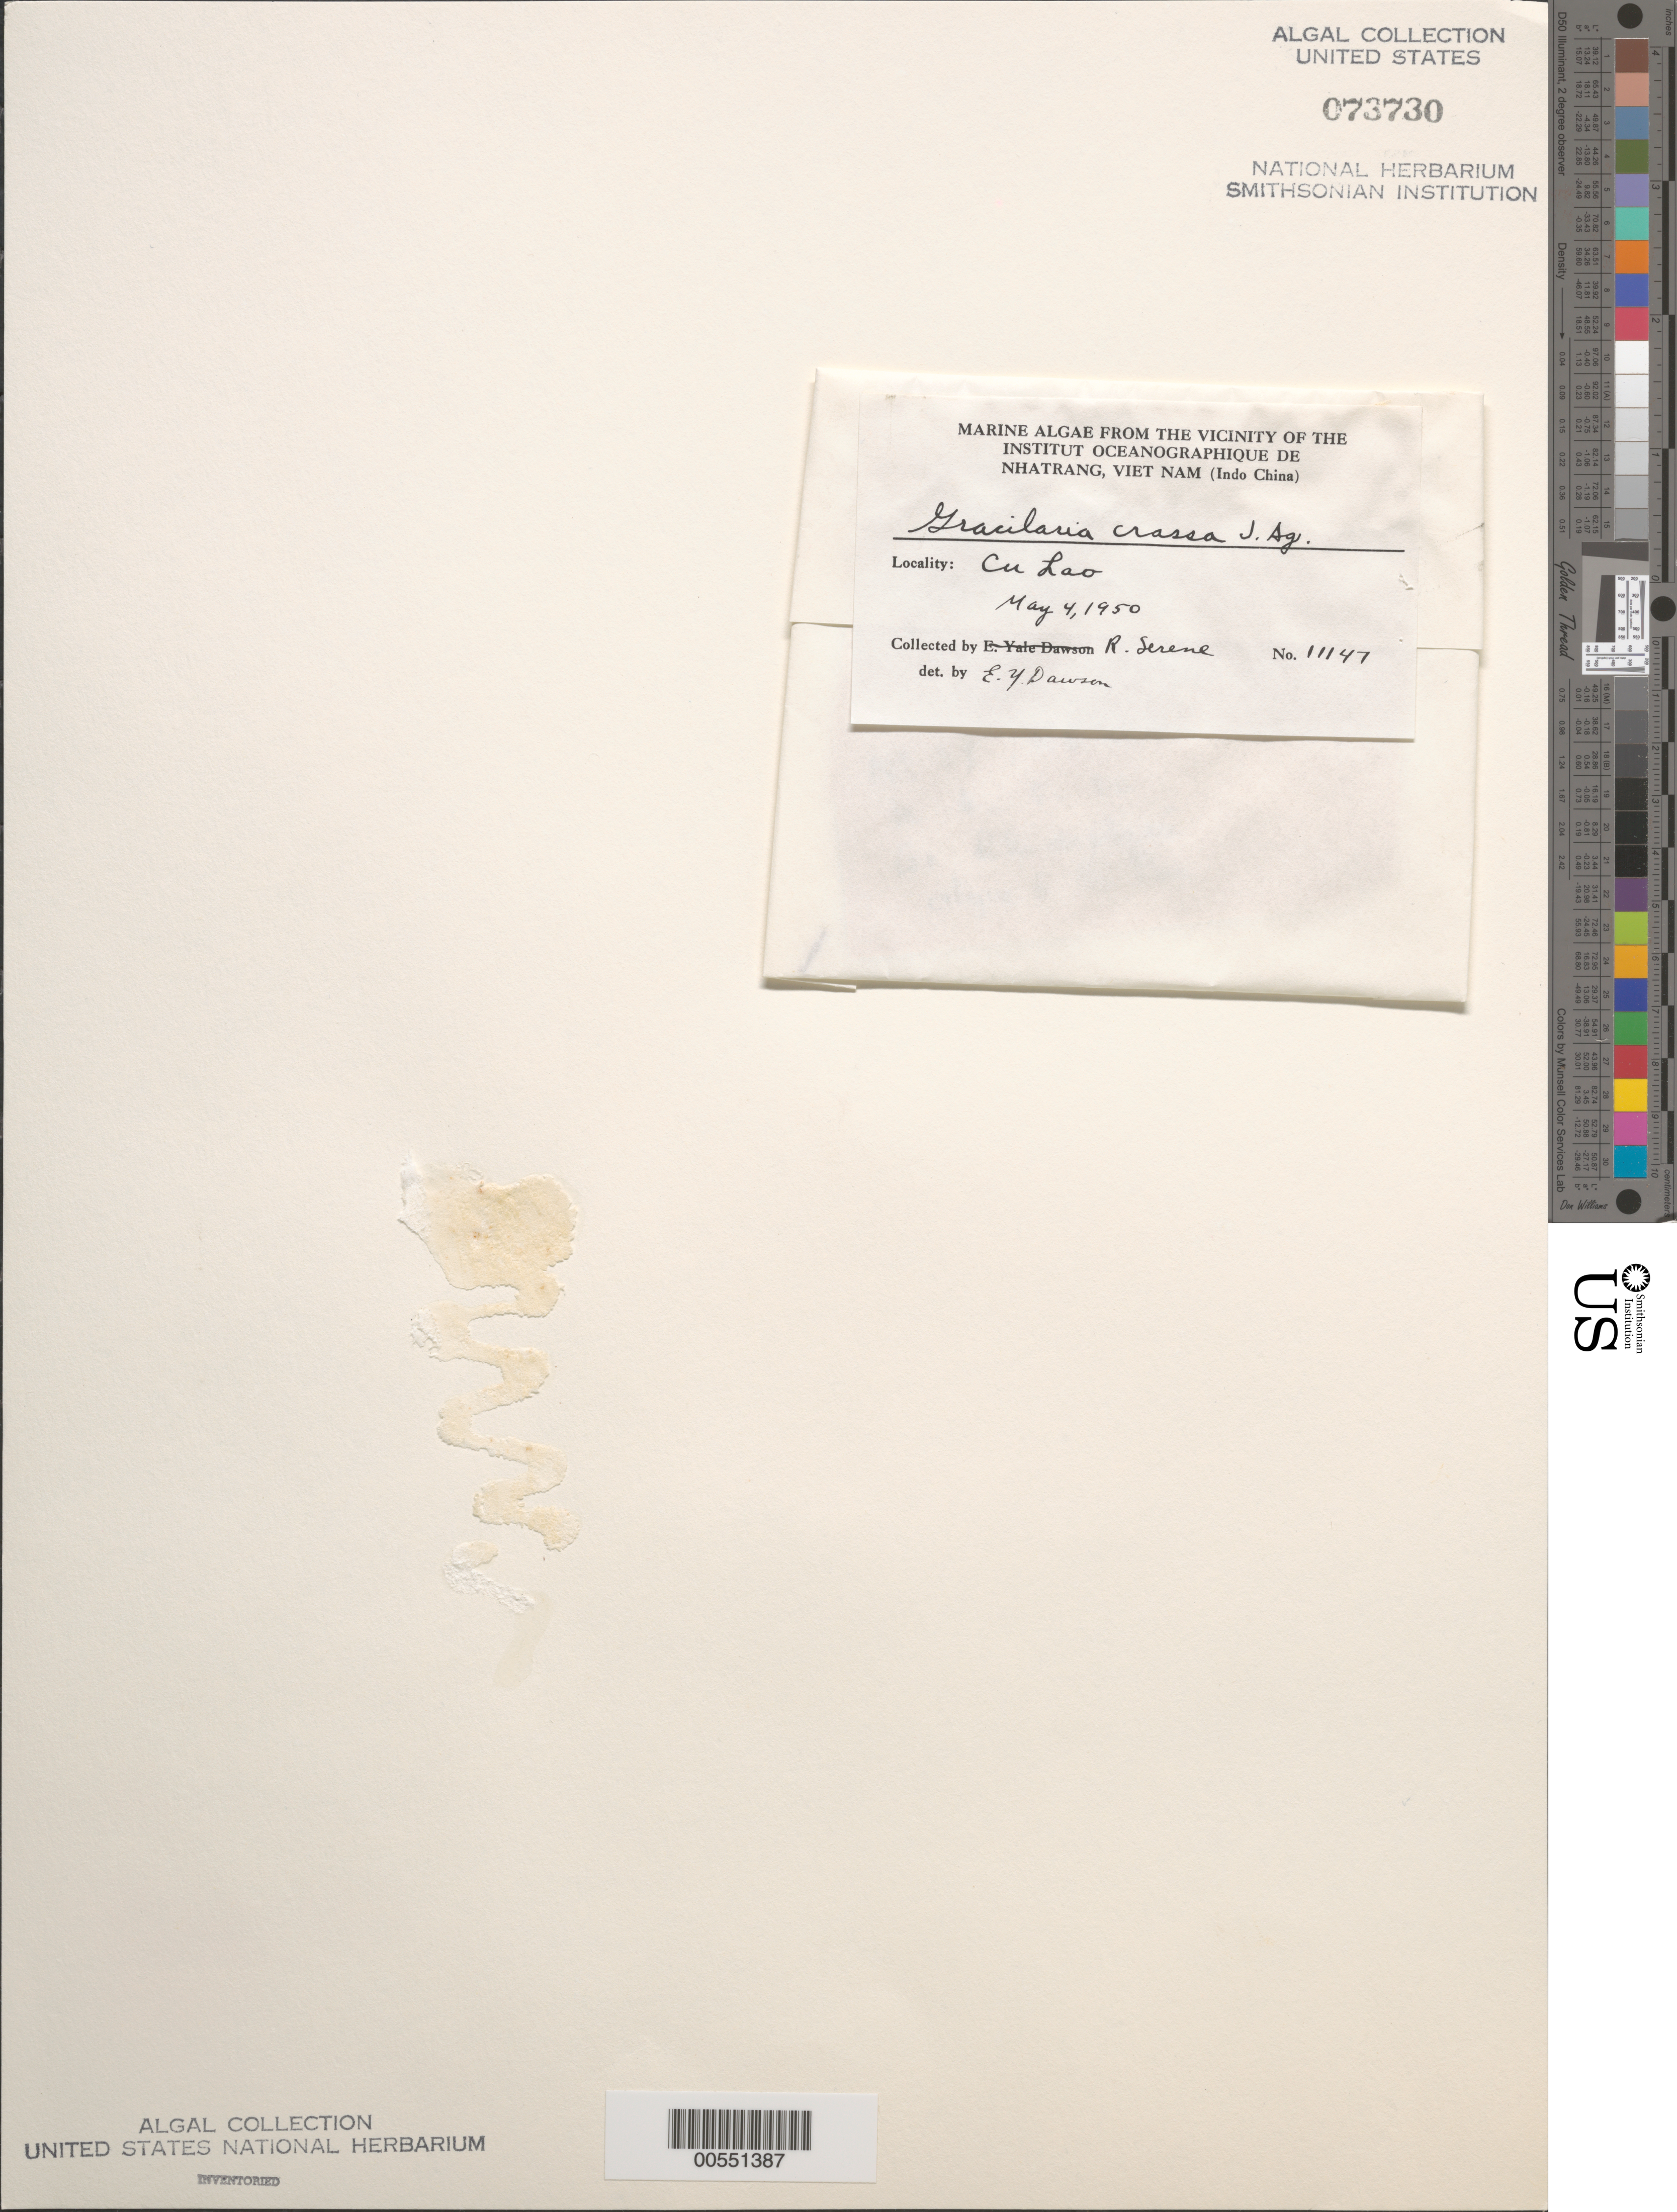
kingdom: Plantae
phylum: Rhodophyta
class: Florideophyceae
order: Gracilariales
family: Gracilariaceae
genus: Gracilaria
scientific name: Gracilaria canaliculata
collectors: R. Serene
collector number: EYD 11147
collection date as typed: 04 May 1950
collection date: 1950-05-04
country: Vietnam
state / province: Phu Khanh Province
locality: Cu lao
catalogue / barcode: US 73730